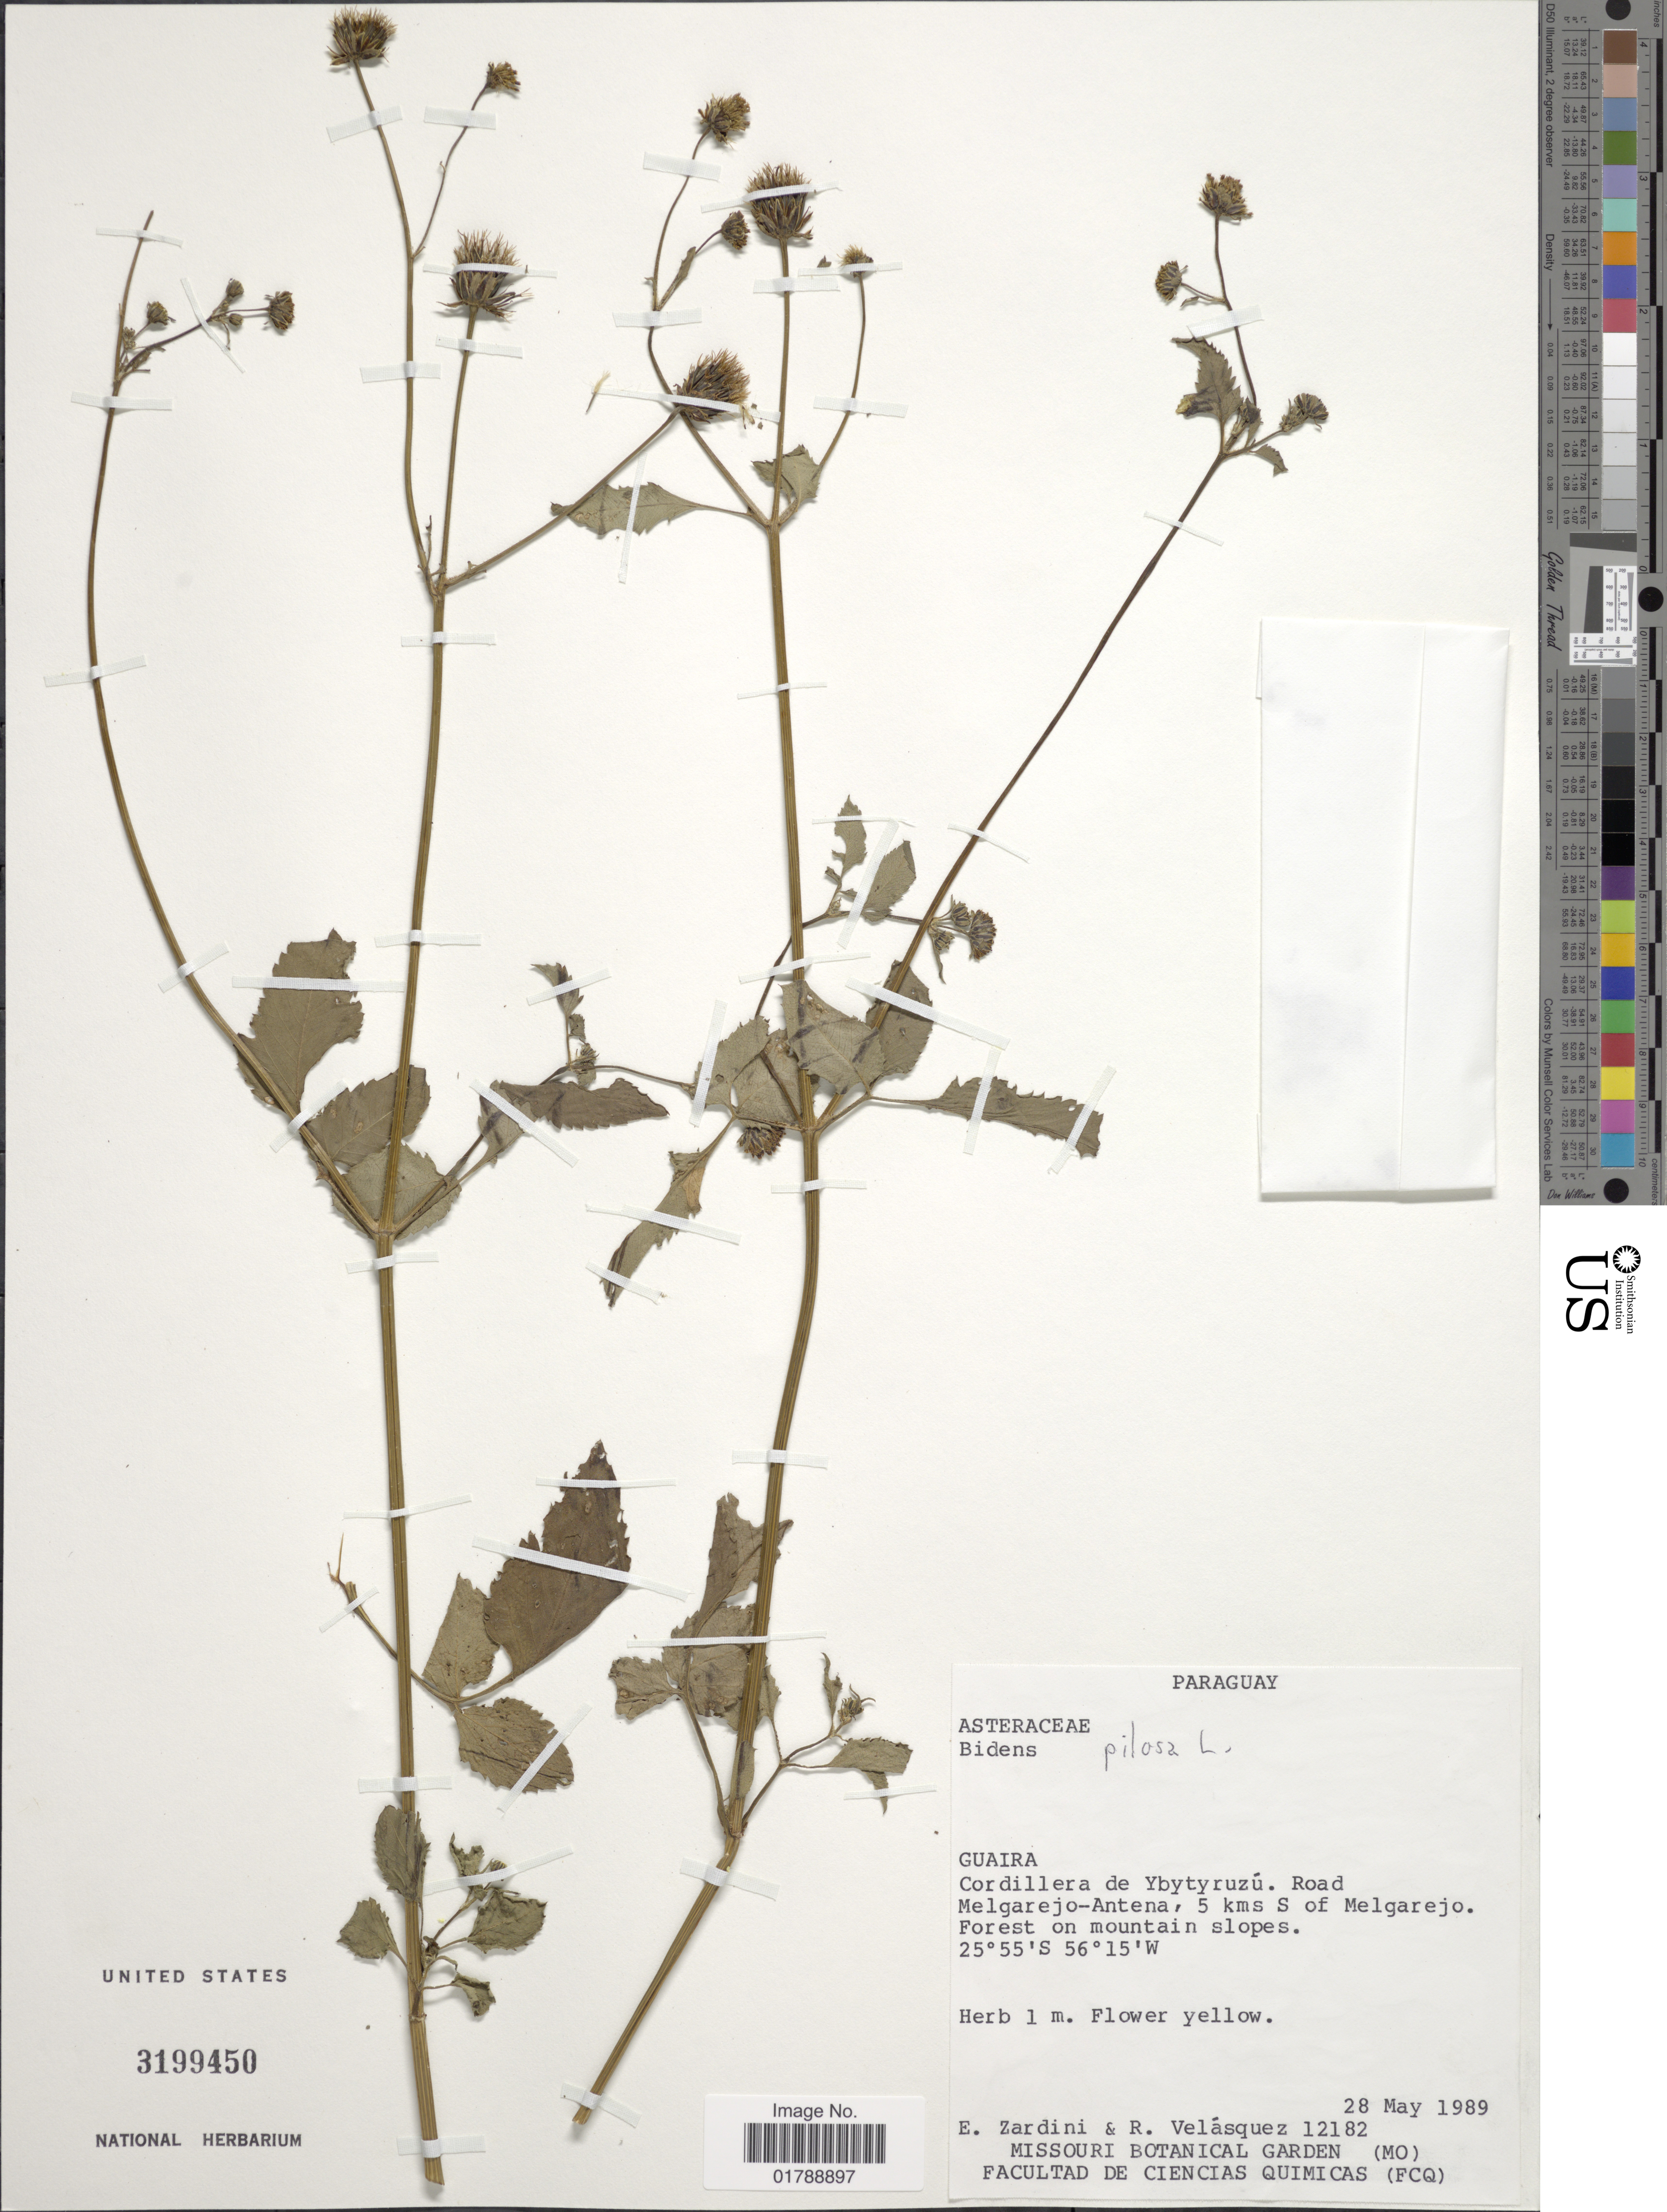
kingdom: Plantae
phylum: Tracheophyta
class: Magnoliopsida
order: Asterales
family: Asteraceae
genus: Bidens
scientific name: Bidens pilosa var. radiata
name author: (Sch. Bip.) J.A. Schmidt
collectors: E. M. Zardini & R. Velásquez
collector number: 12182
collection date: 1989-05-28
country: Paraguay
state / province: Guaira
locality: Cordillera de Ybytyruzú. Road Melgarejo-Antena, 5 kms S of Melgarejo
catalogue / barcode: US 3199450